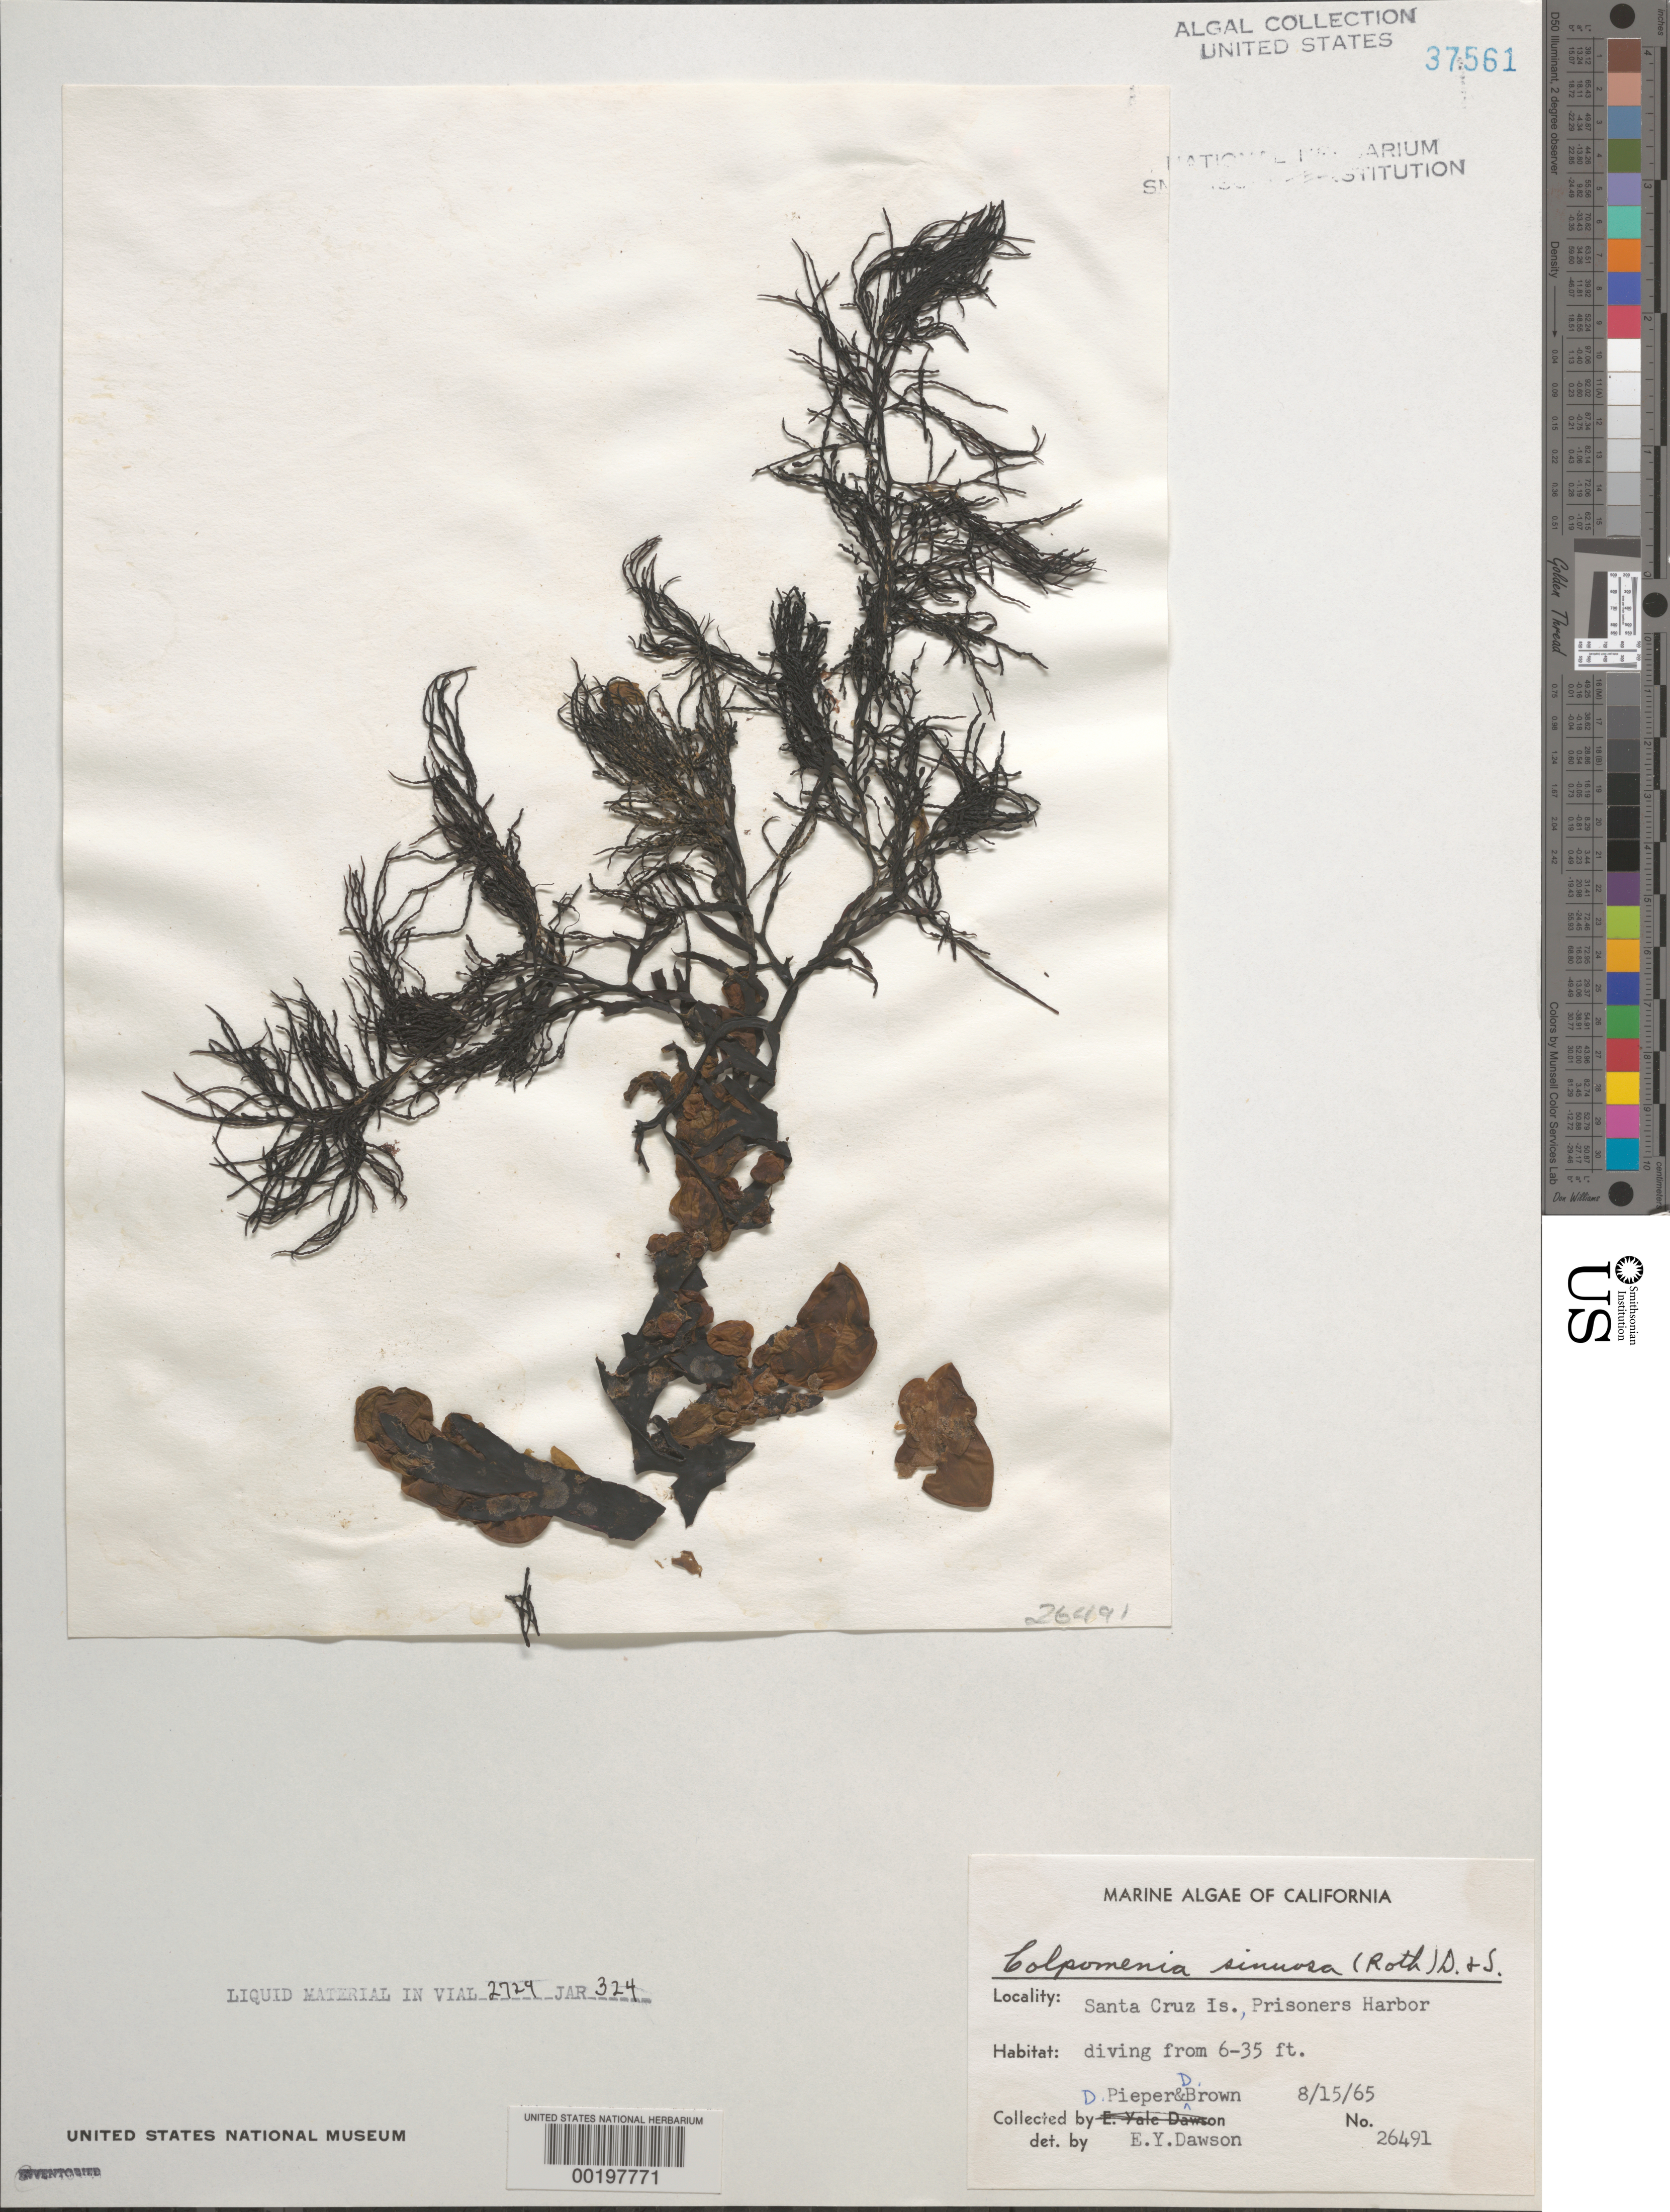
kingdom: Chromista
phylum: Ochrophyta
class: Phaeophyceae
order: Scytosiphonales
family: Scytosiphonaceae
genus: Colpomenia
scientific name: Colpomenia sinuosa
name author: (K. Mert. ex Roth) Derbes & Solier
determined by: Dawson, E. Y.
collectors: D. Pieper & D. Brown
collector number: EYD 26491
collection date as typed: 15 Aug 1965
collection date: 1965-08-15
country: United States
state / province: California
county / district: Santa Barbara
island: Santa Cruz Island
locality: Prisoner's Harbor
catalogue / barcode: US 37561